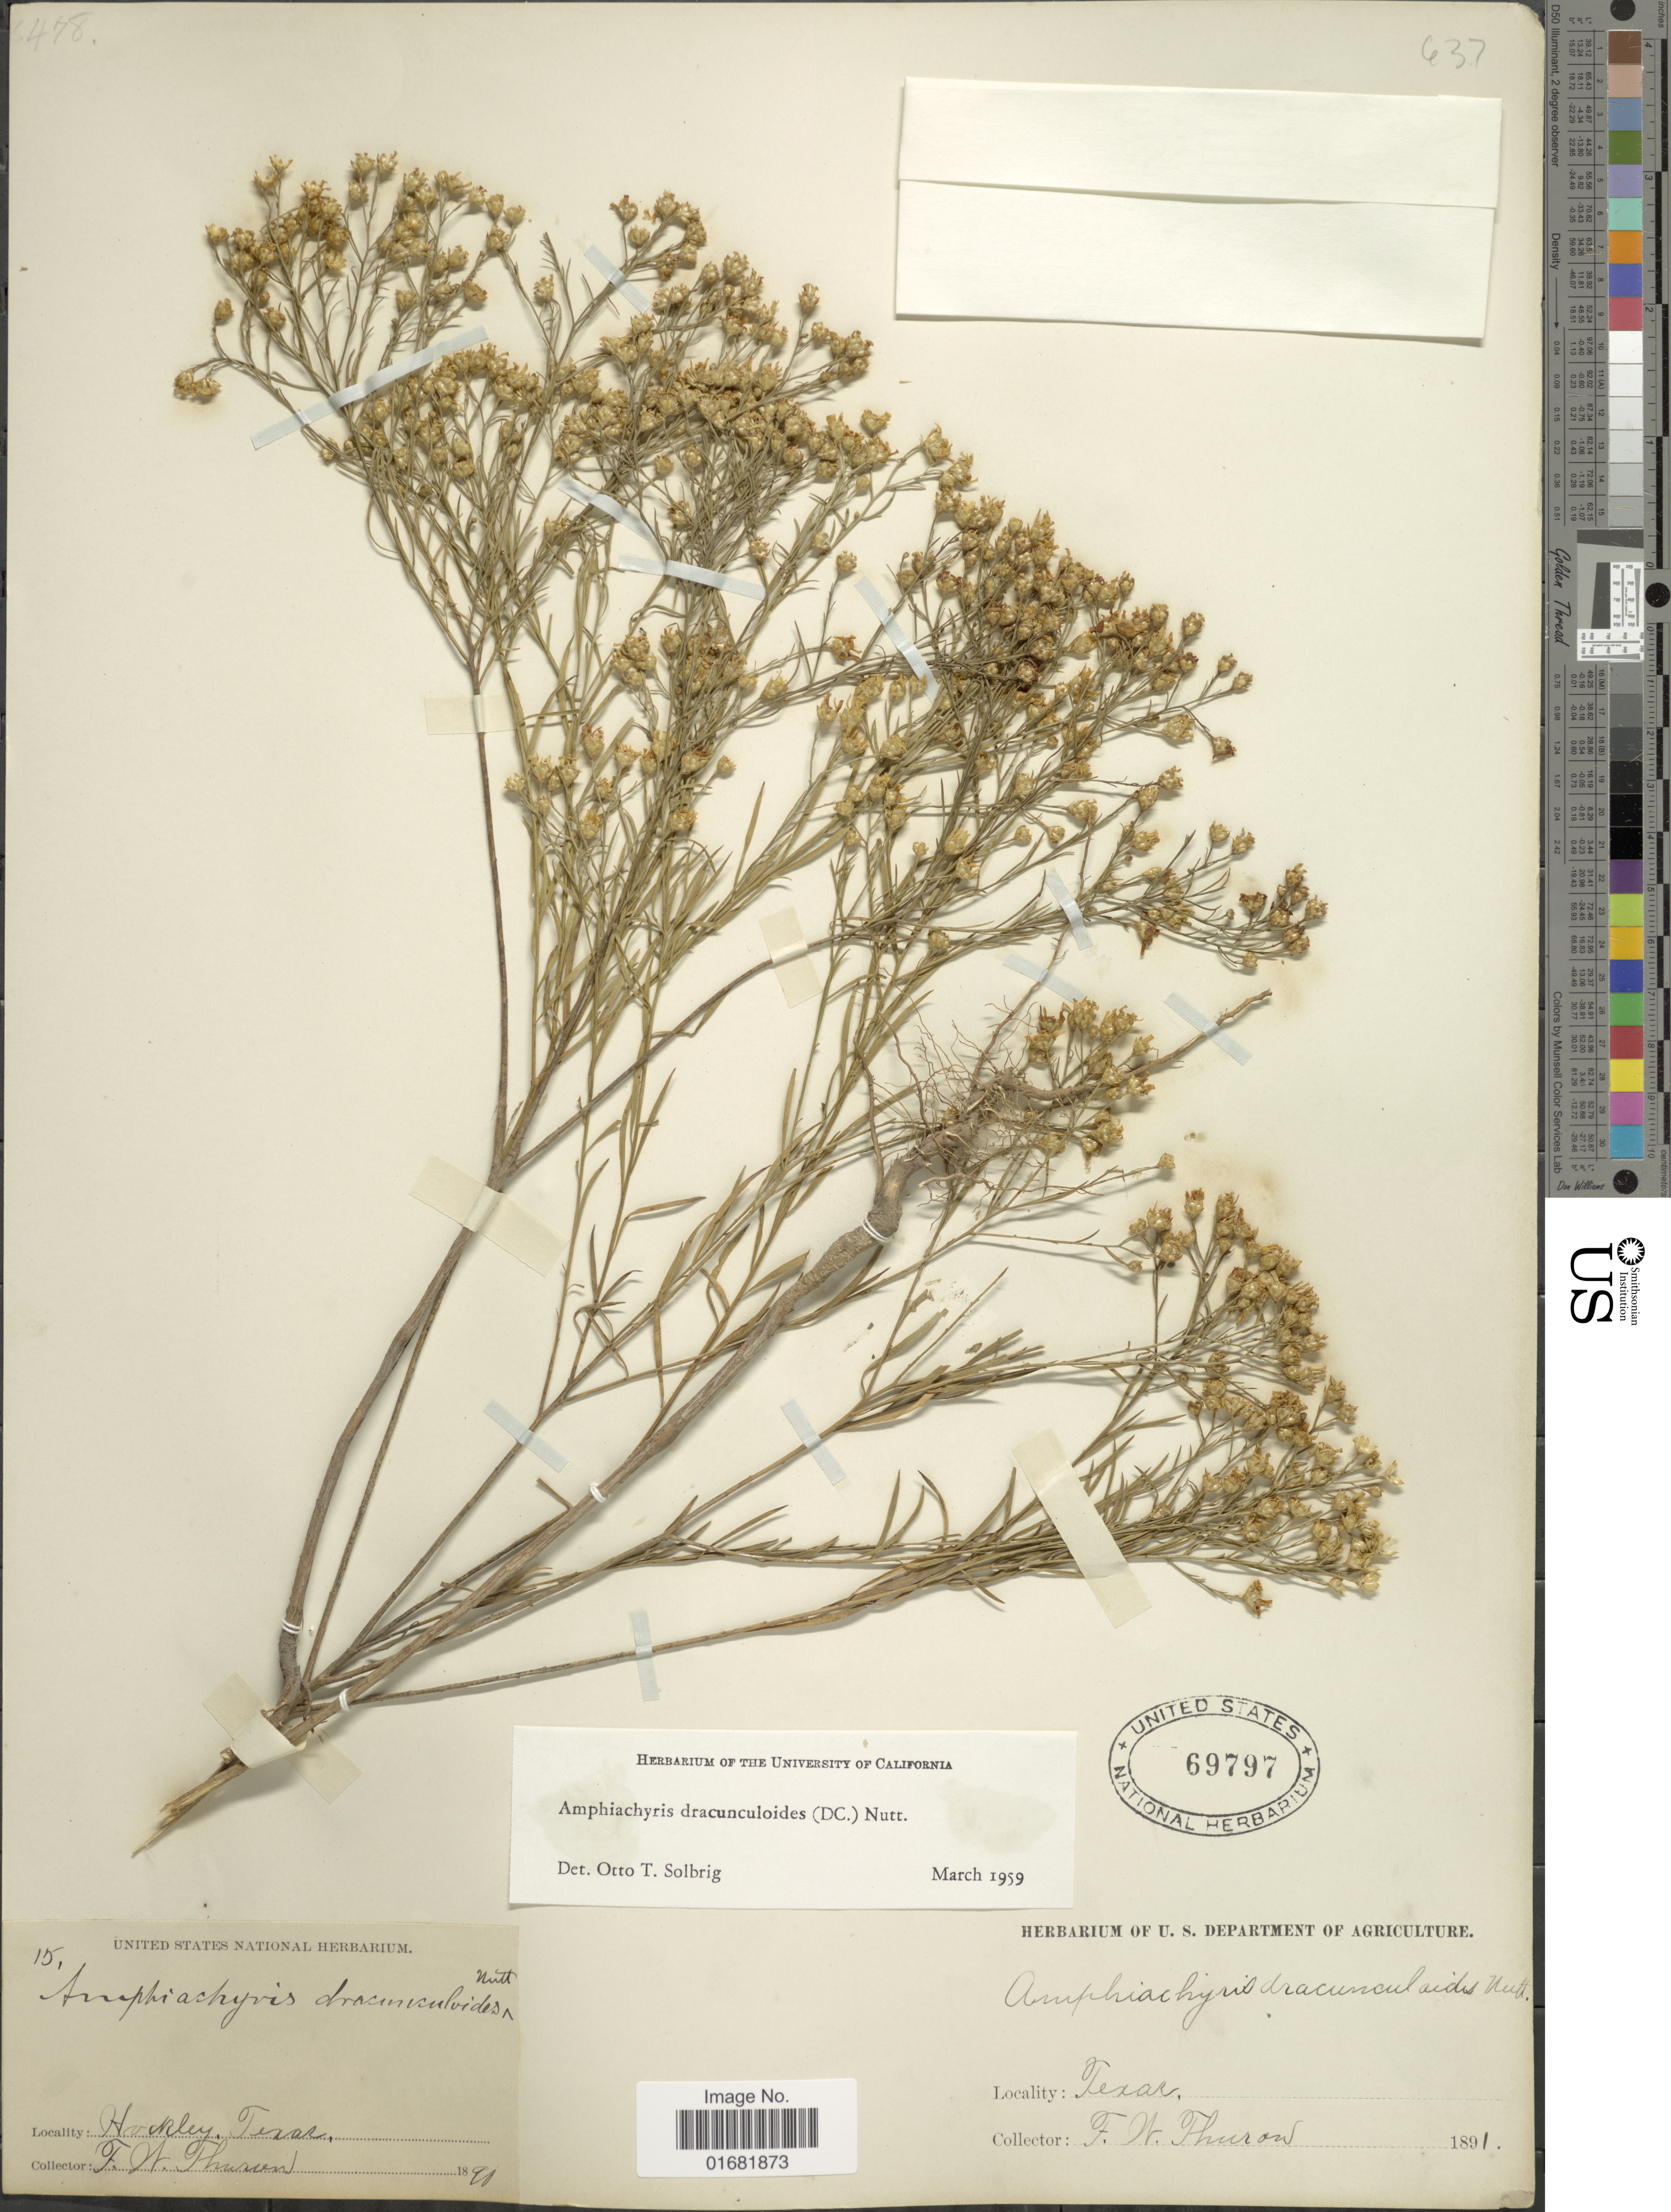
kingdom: Plantae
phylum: Tracheophyta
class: Magnoliopsida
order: Asterales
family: Asteraceae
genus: Amphiachyris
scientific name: Amphiachyris dracunculoides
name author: (DC.) Nutt.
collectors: F. W. Thurow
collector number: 15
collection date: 1891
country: United States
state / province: Texas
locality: Hockley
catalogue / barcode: US 69797